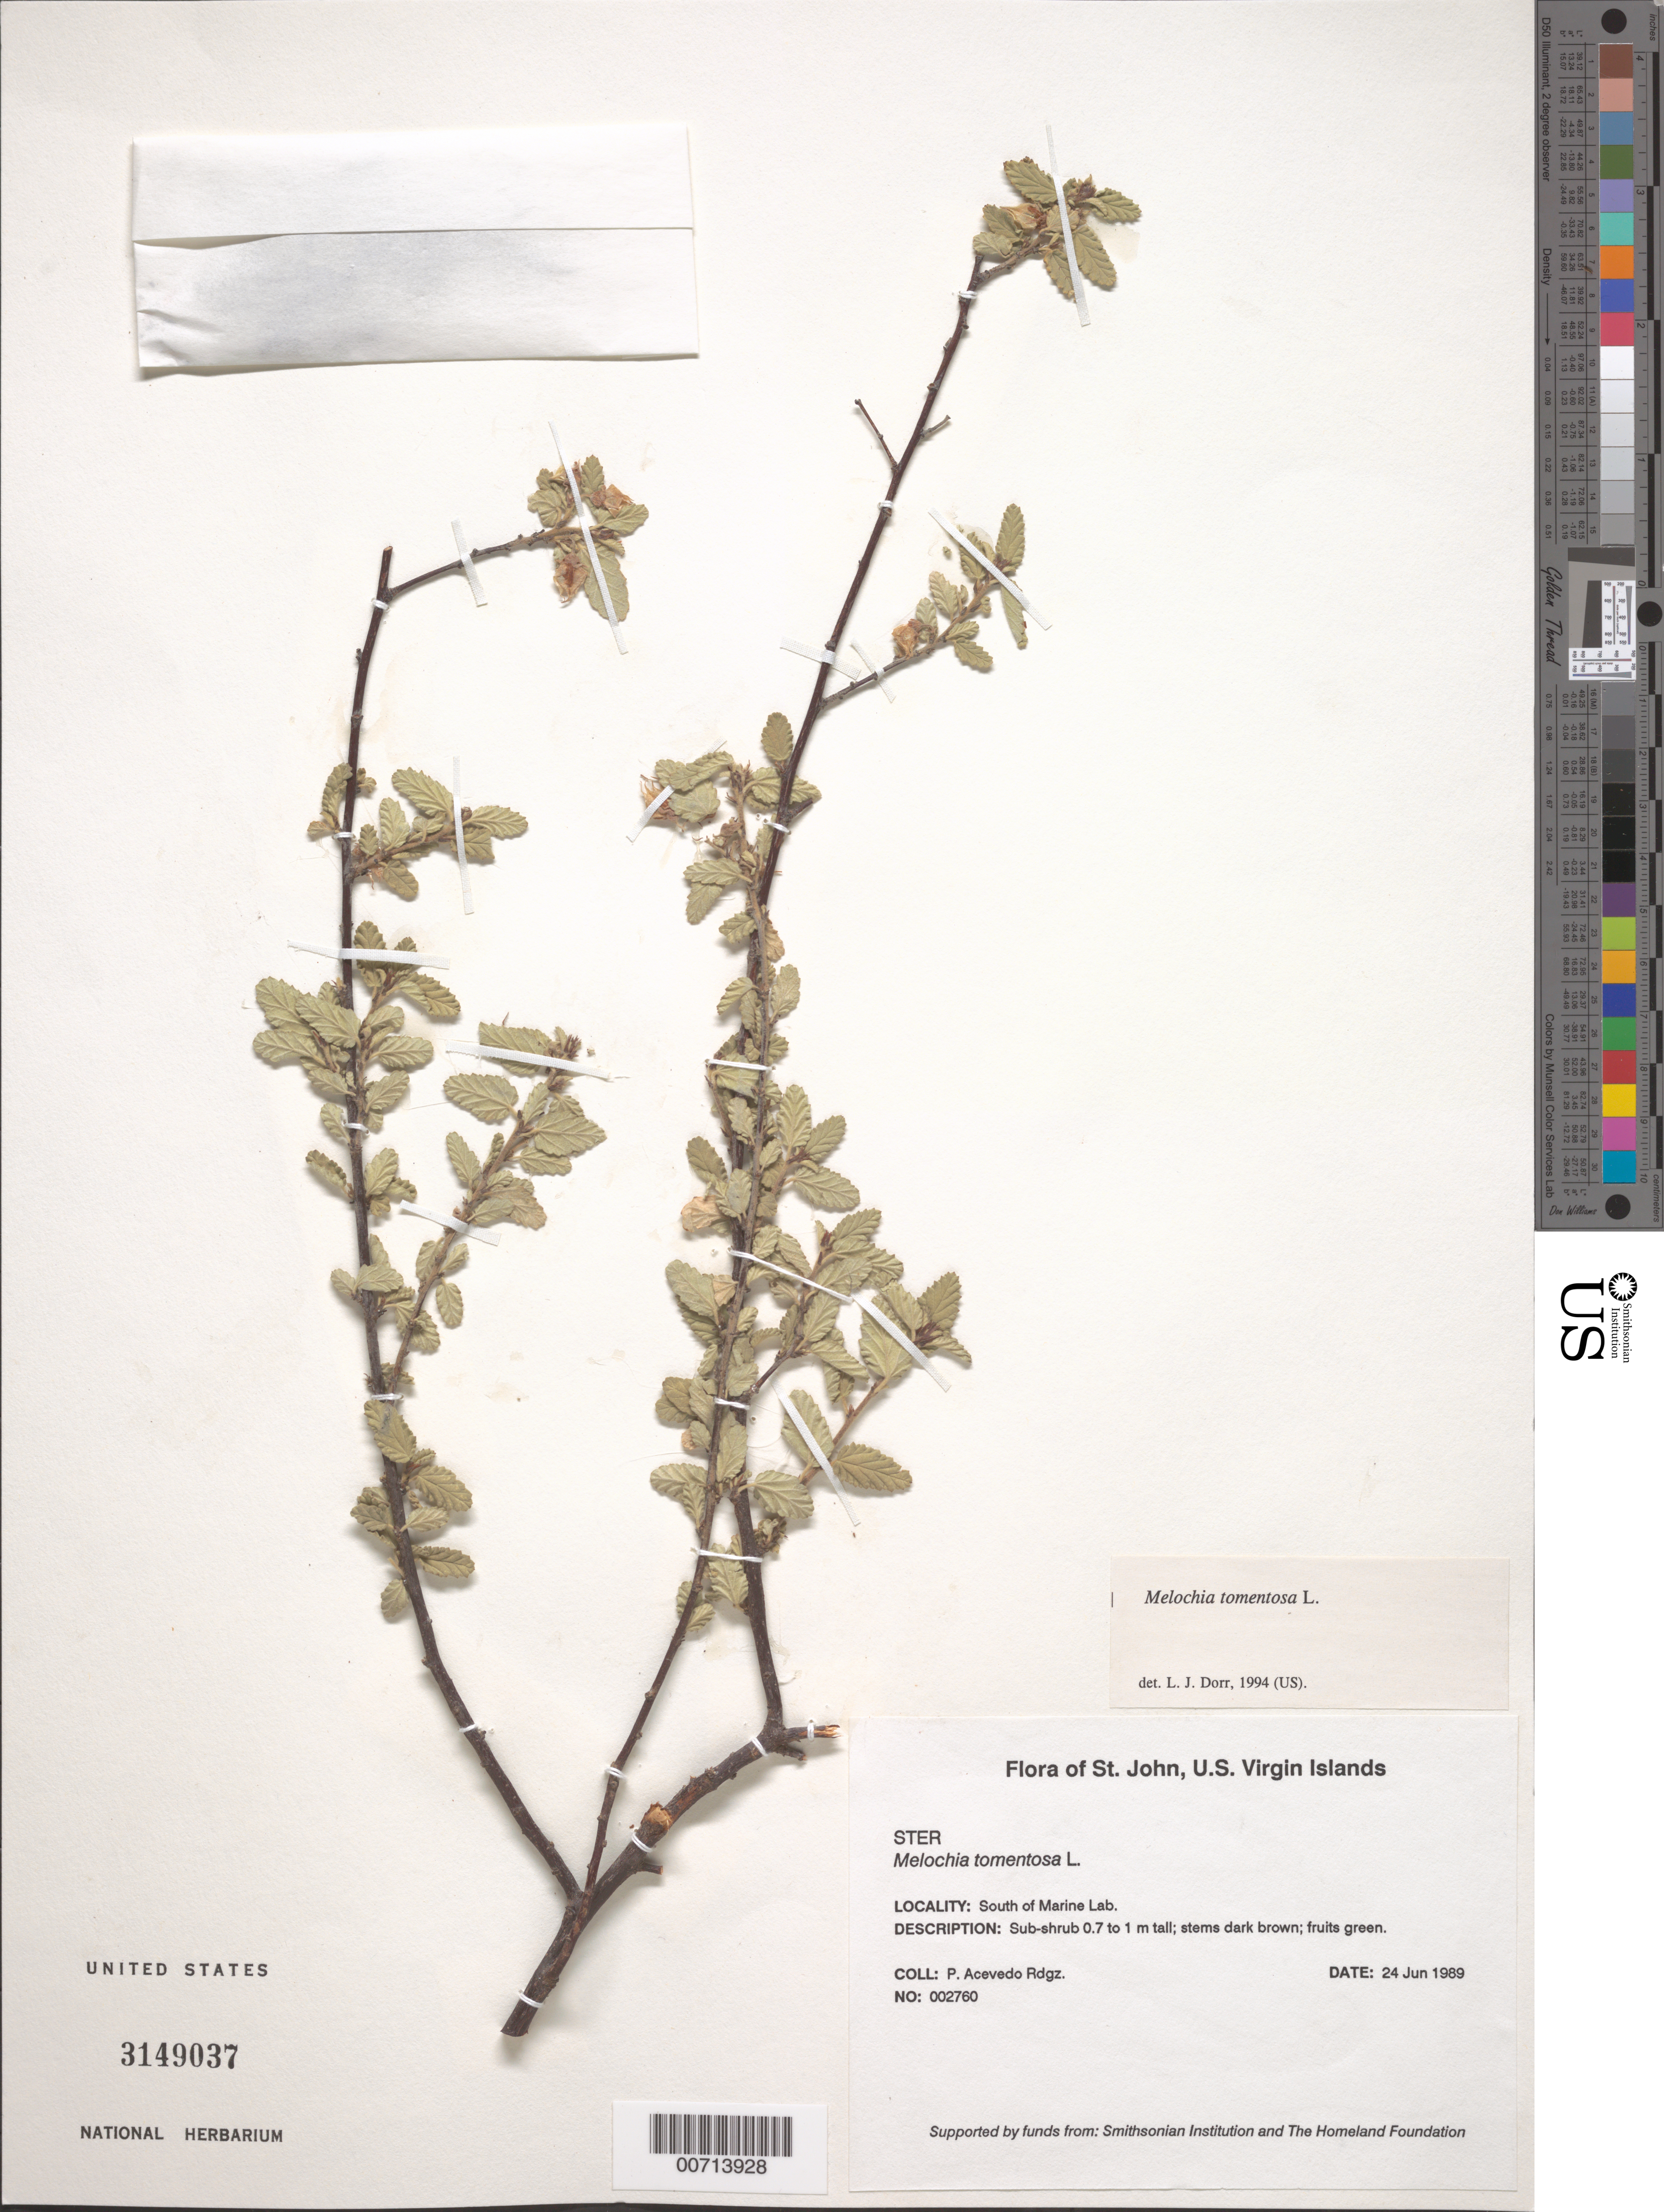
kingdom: Plantae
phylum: Tracheophyta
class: Magnoliopsida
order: Malvales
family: Malvaceae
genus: Melochia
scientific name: Melochia tomentosa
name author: L.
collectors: P. Acevedo-Rodr.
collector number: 2760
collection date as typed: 24 Jun 1989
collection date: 1989-06-24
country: U.S. Virgin Islands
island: St. John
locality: South of Marine Lab.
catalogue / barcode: US 3149037